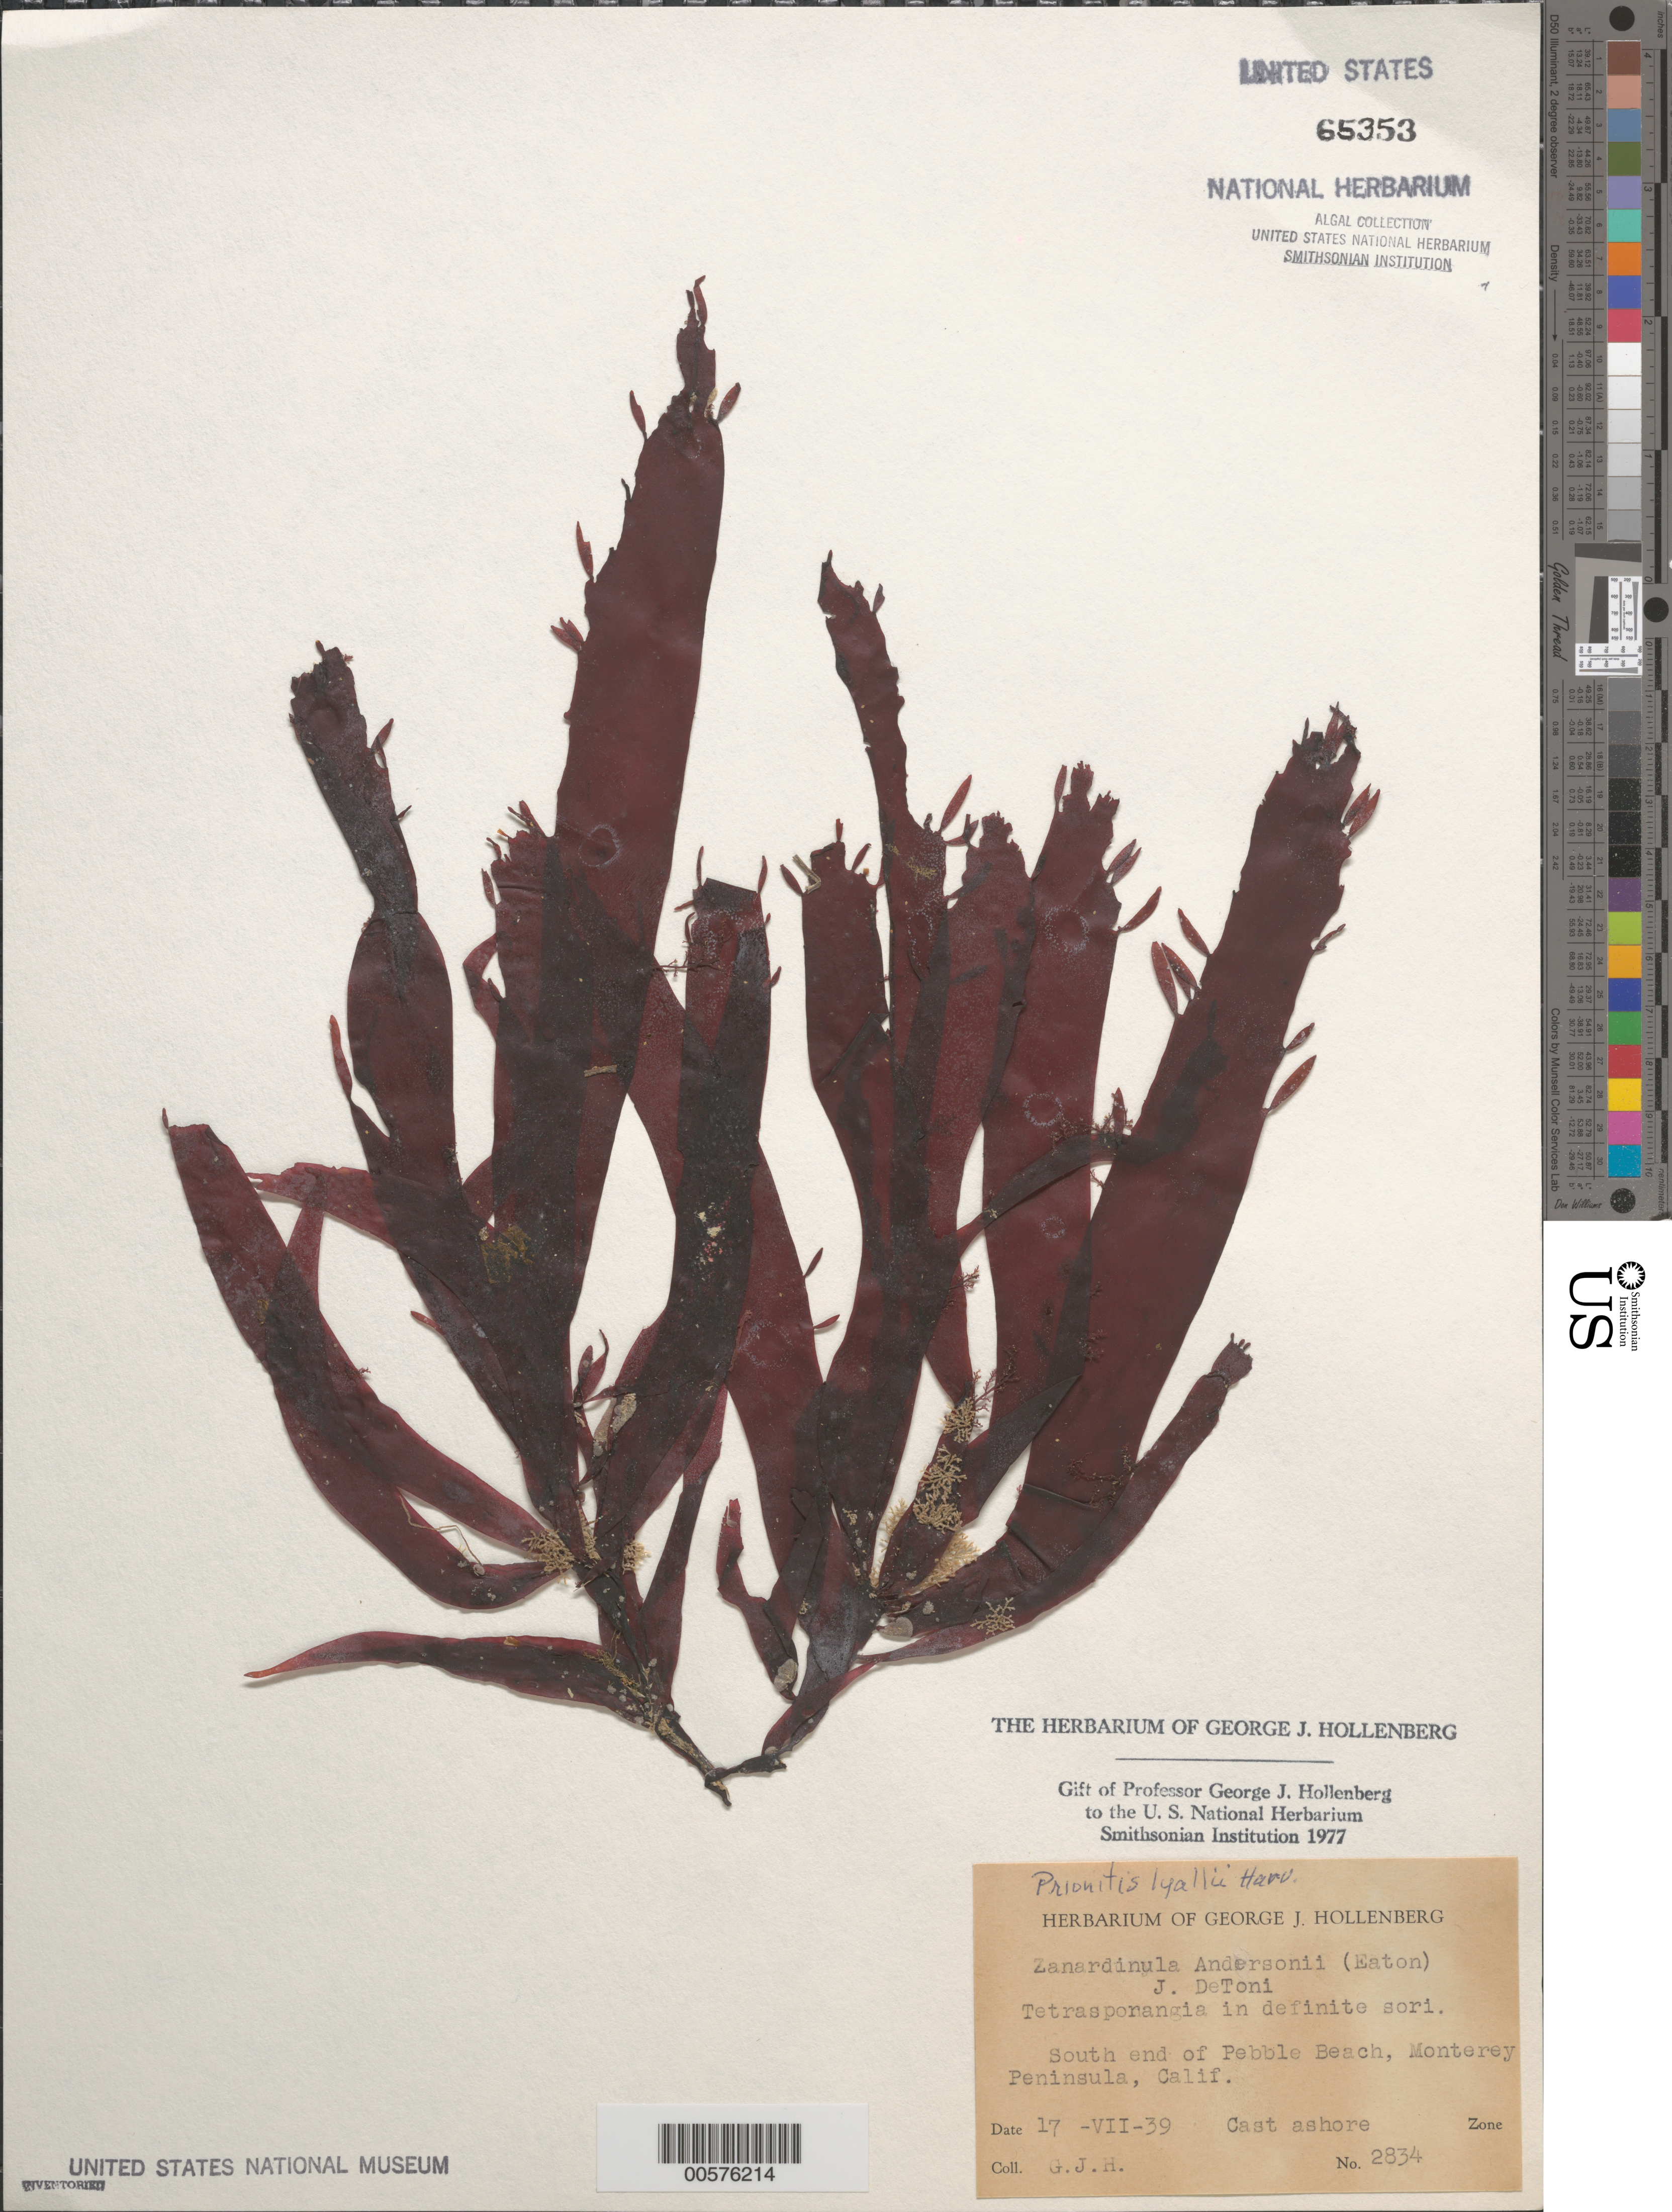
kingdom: Plantae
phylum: Rhodophyta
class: Florideophyceae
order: Cryptonemiales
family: Cryptonemiaceae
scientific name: Prionitis sternbergii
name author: (C. Agardh) J. Agardh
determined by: Algae name updating Project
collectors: G. Hollenberg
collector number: GJH 2834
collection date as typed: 17 Jul 1939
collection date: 1939-07-17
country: United States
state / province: California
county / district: Monterey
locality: Pebble Beach, Monterey Peninsula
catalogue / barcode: US 65353